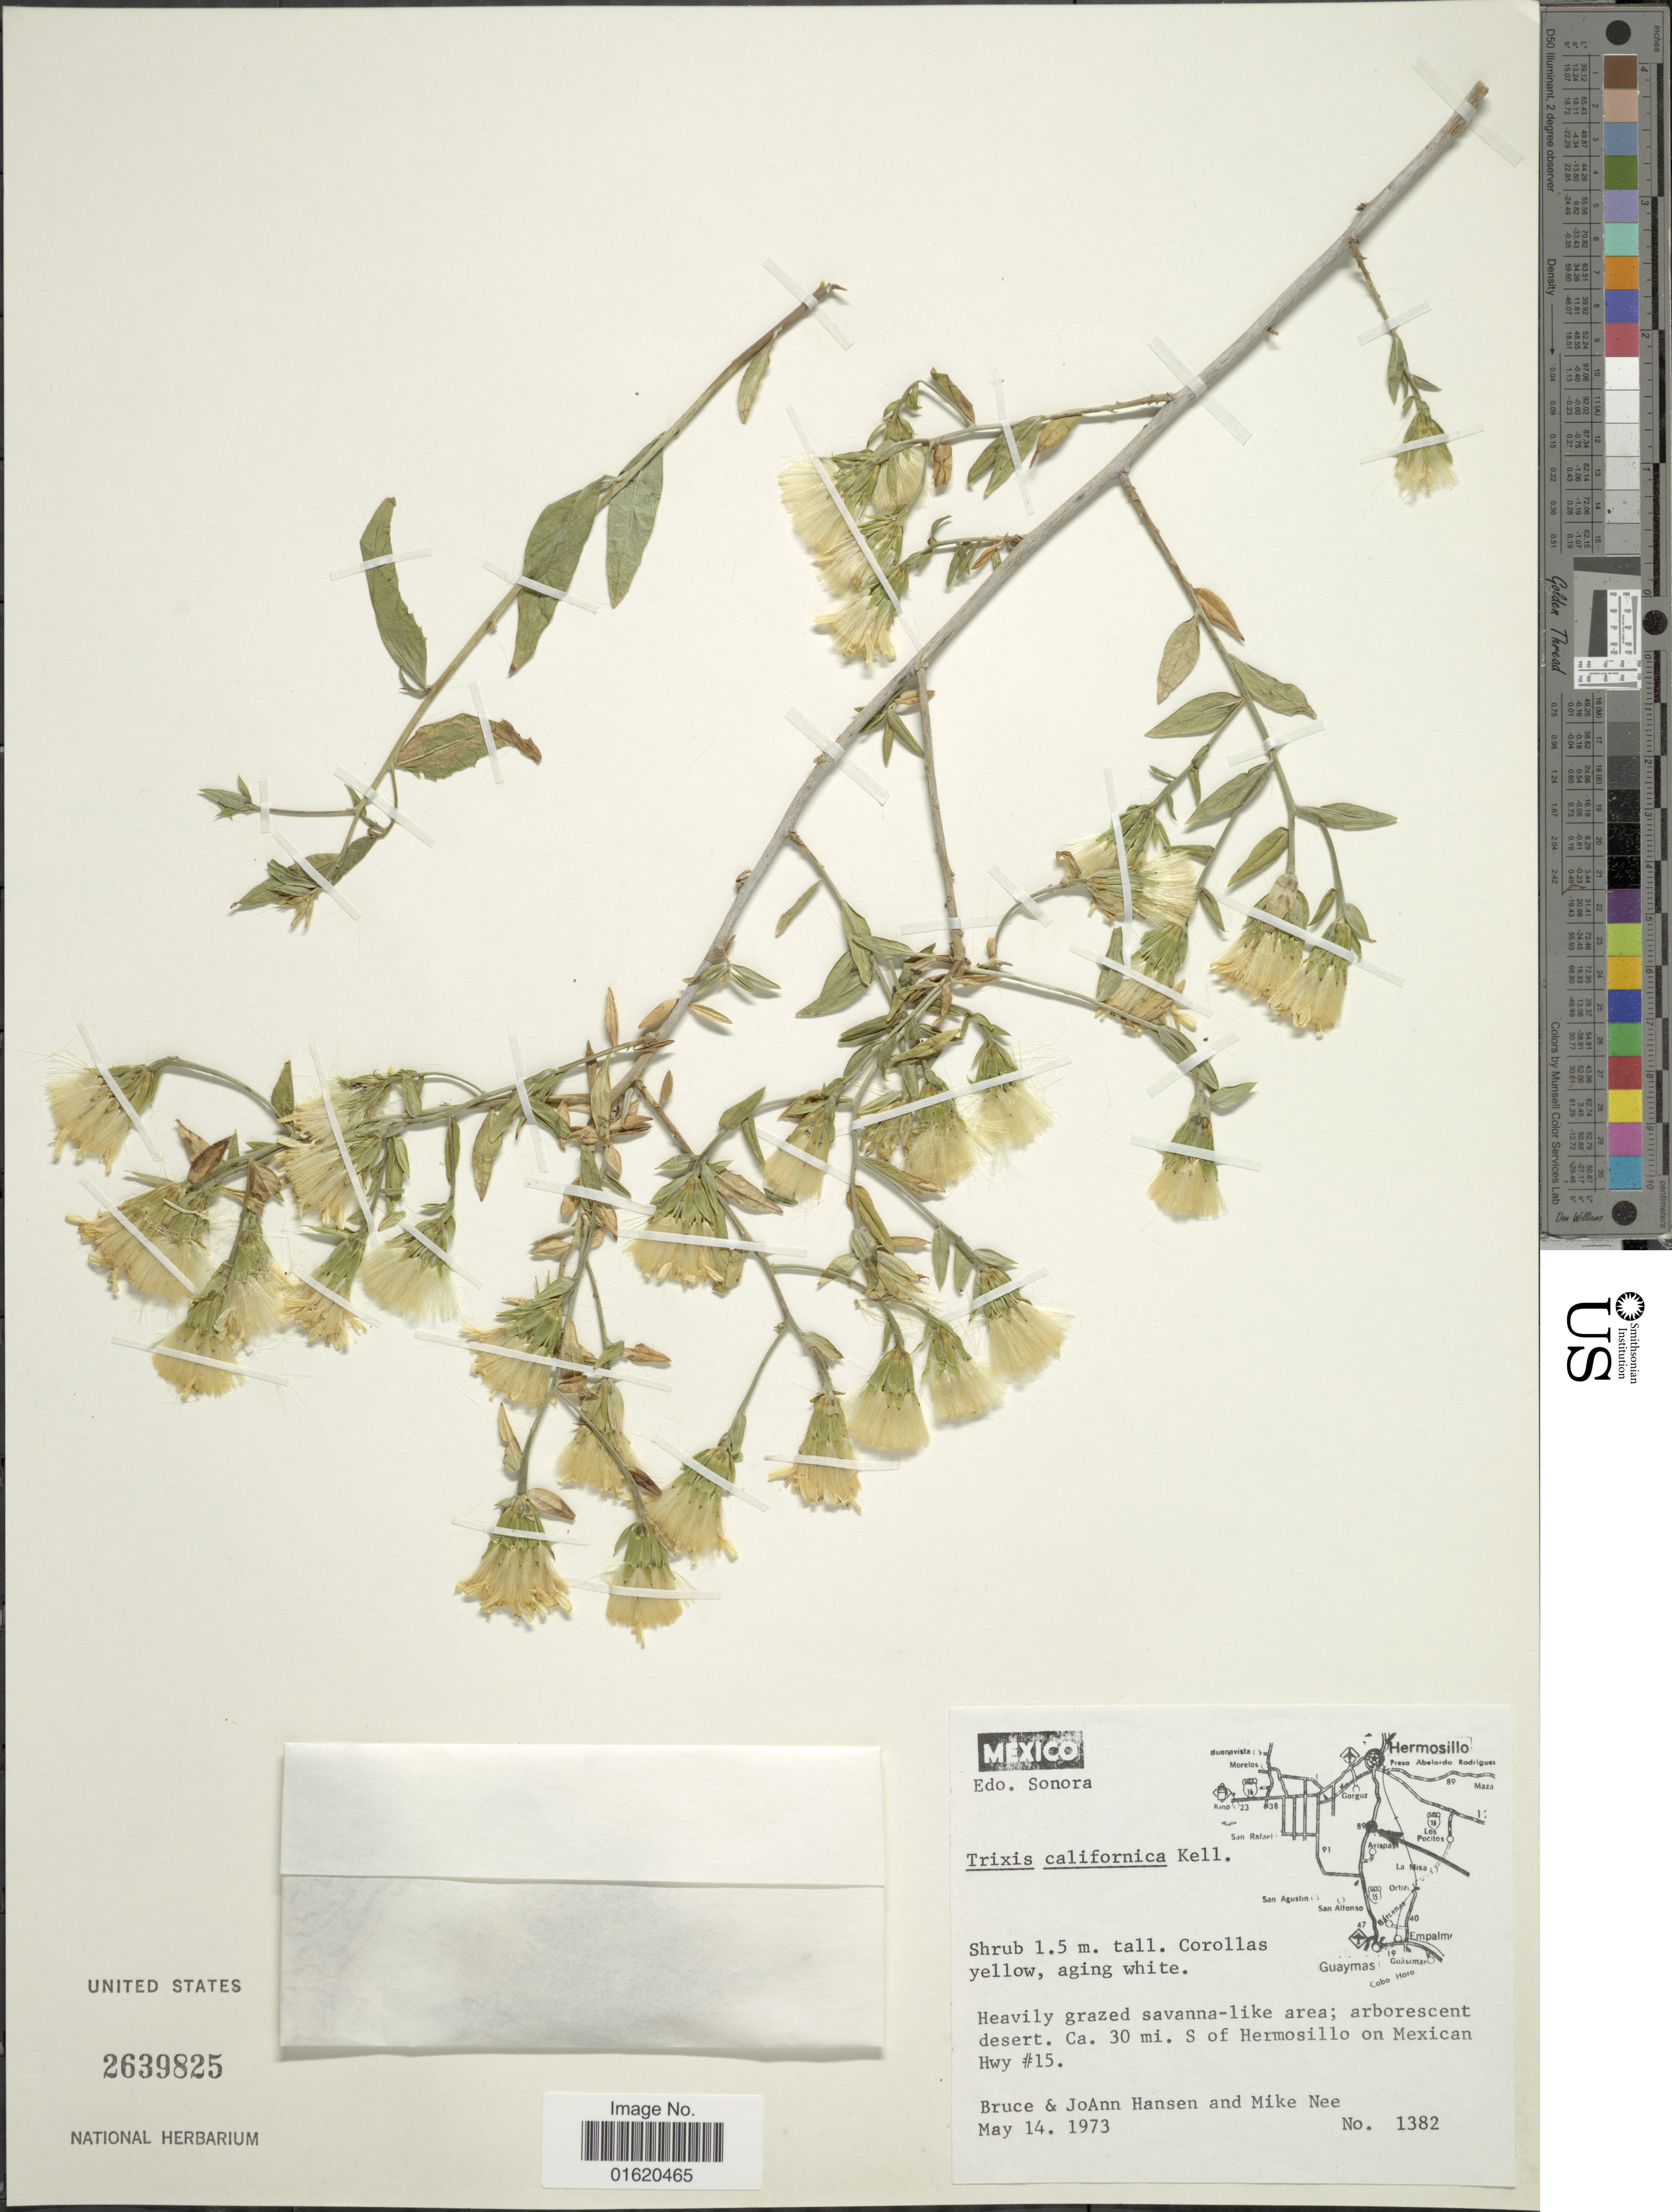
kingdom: Plantae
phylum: Tracheophyta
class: Magnoliopsida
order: Asterales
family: Asteraceae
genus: Trixis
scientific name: Trixis californica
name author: Kellogg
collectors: B. Hansen, J. Hansen & M. Nee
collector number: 1382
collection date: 1973-05-14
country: Mexico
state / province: Sonora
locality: Heavily grazed savanna-like area; arborescent desert, ca. 30 mil. S of Hermosillo on Mexican Hwy #15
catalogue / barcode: US 2639825